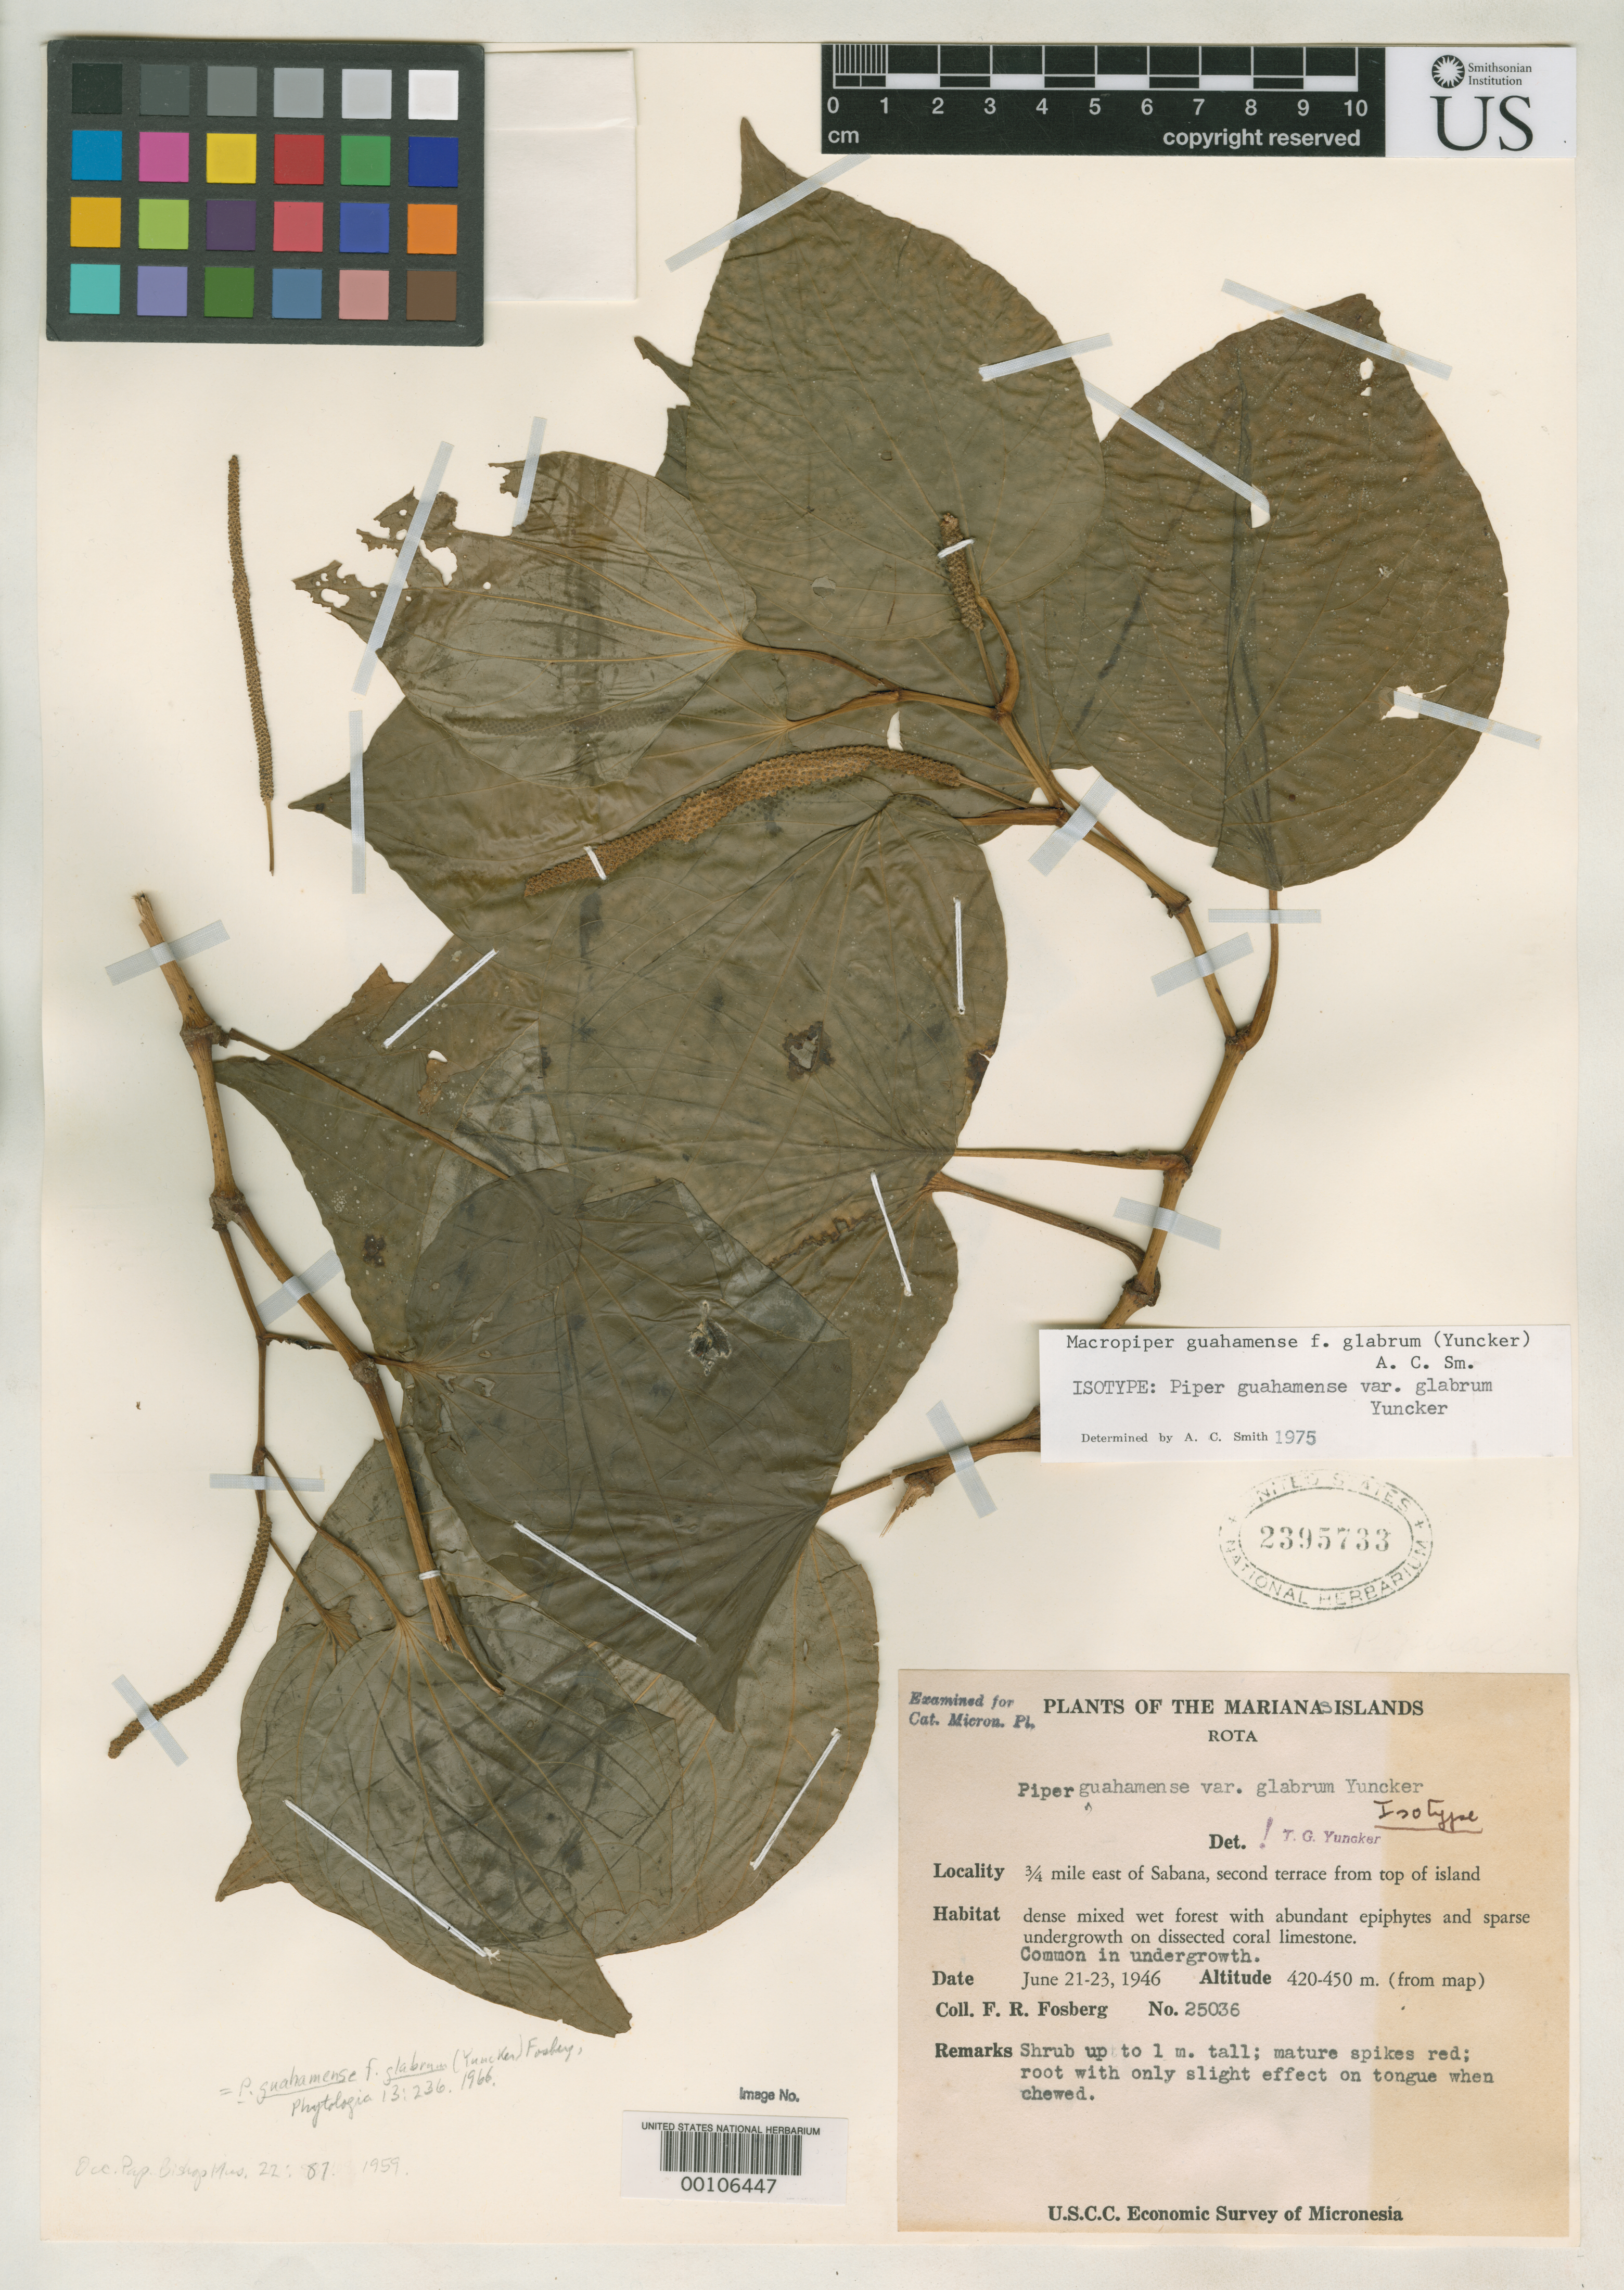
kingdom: Plantae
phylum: Tracheophyta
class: Magnoliopsida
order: Piperales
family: Piperaceae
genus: Piper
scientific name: Piper guahamense var. glabrum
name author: Yunck.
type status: Isotype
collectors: F. R. Fosberg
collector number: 25036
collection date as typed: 21 Jun 1946 to 23 Jun 1946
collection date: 1946-06-21/1946-06-23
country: Northern Mariana Islands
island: Rota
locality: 3/4 mile east of Sabana, second terrace from top of island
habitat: Dense mixed wet forest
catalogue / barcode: US 2395733